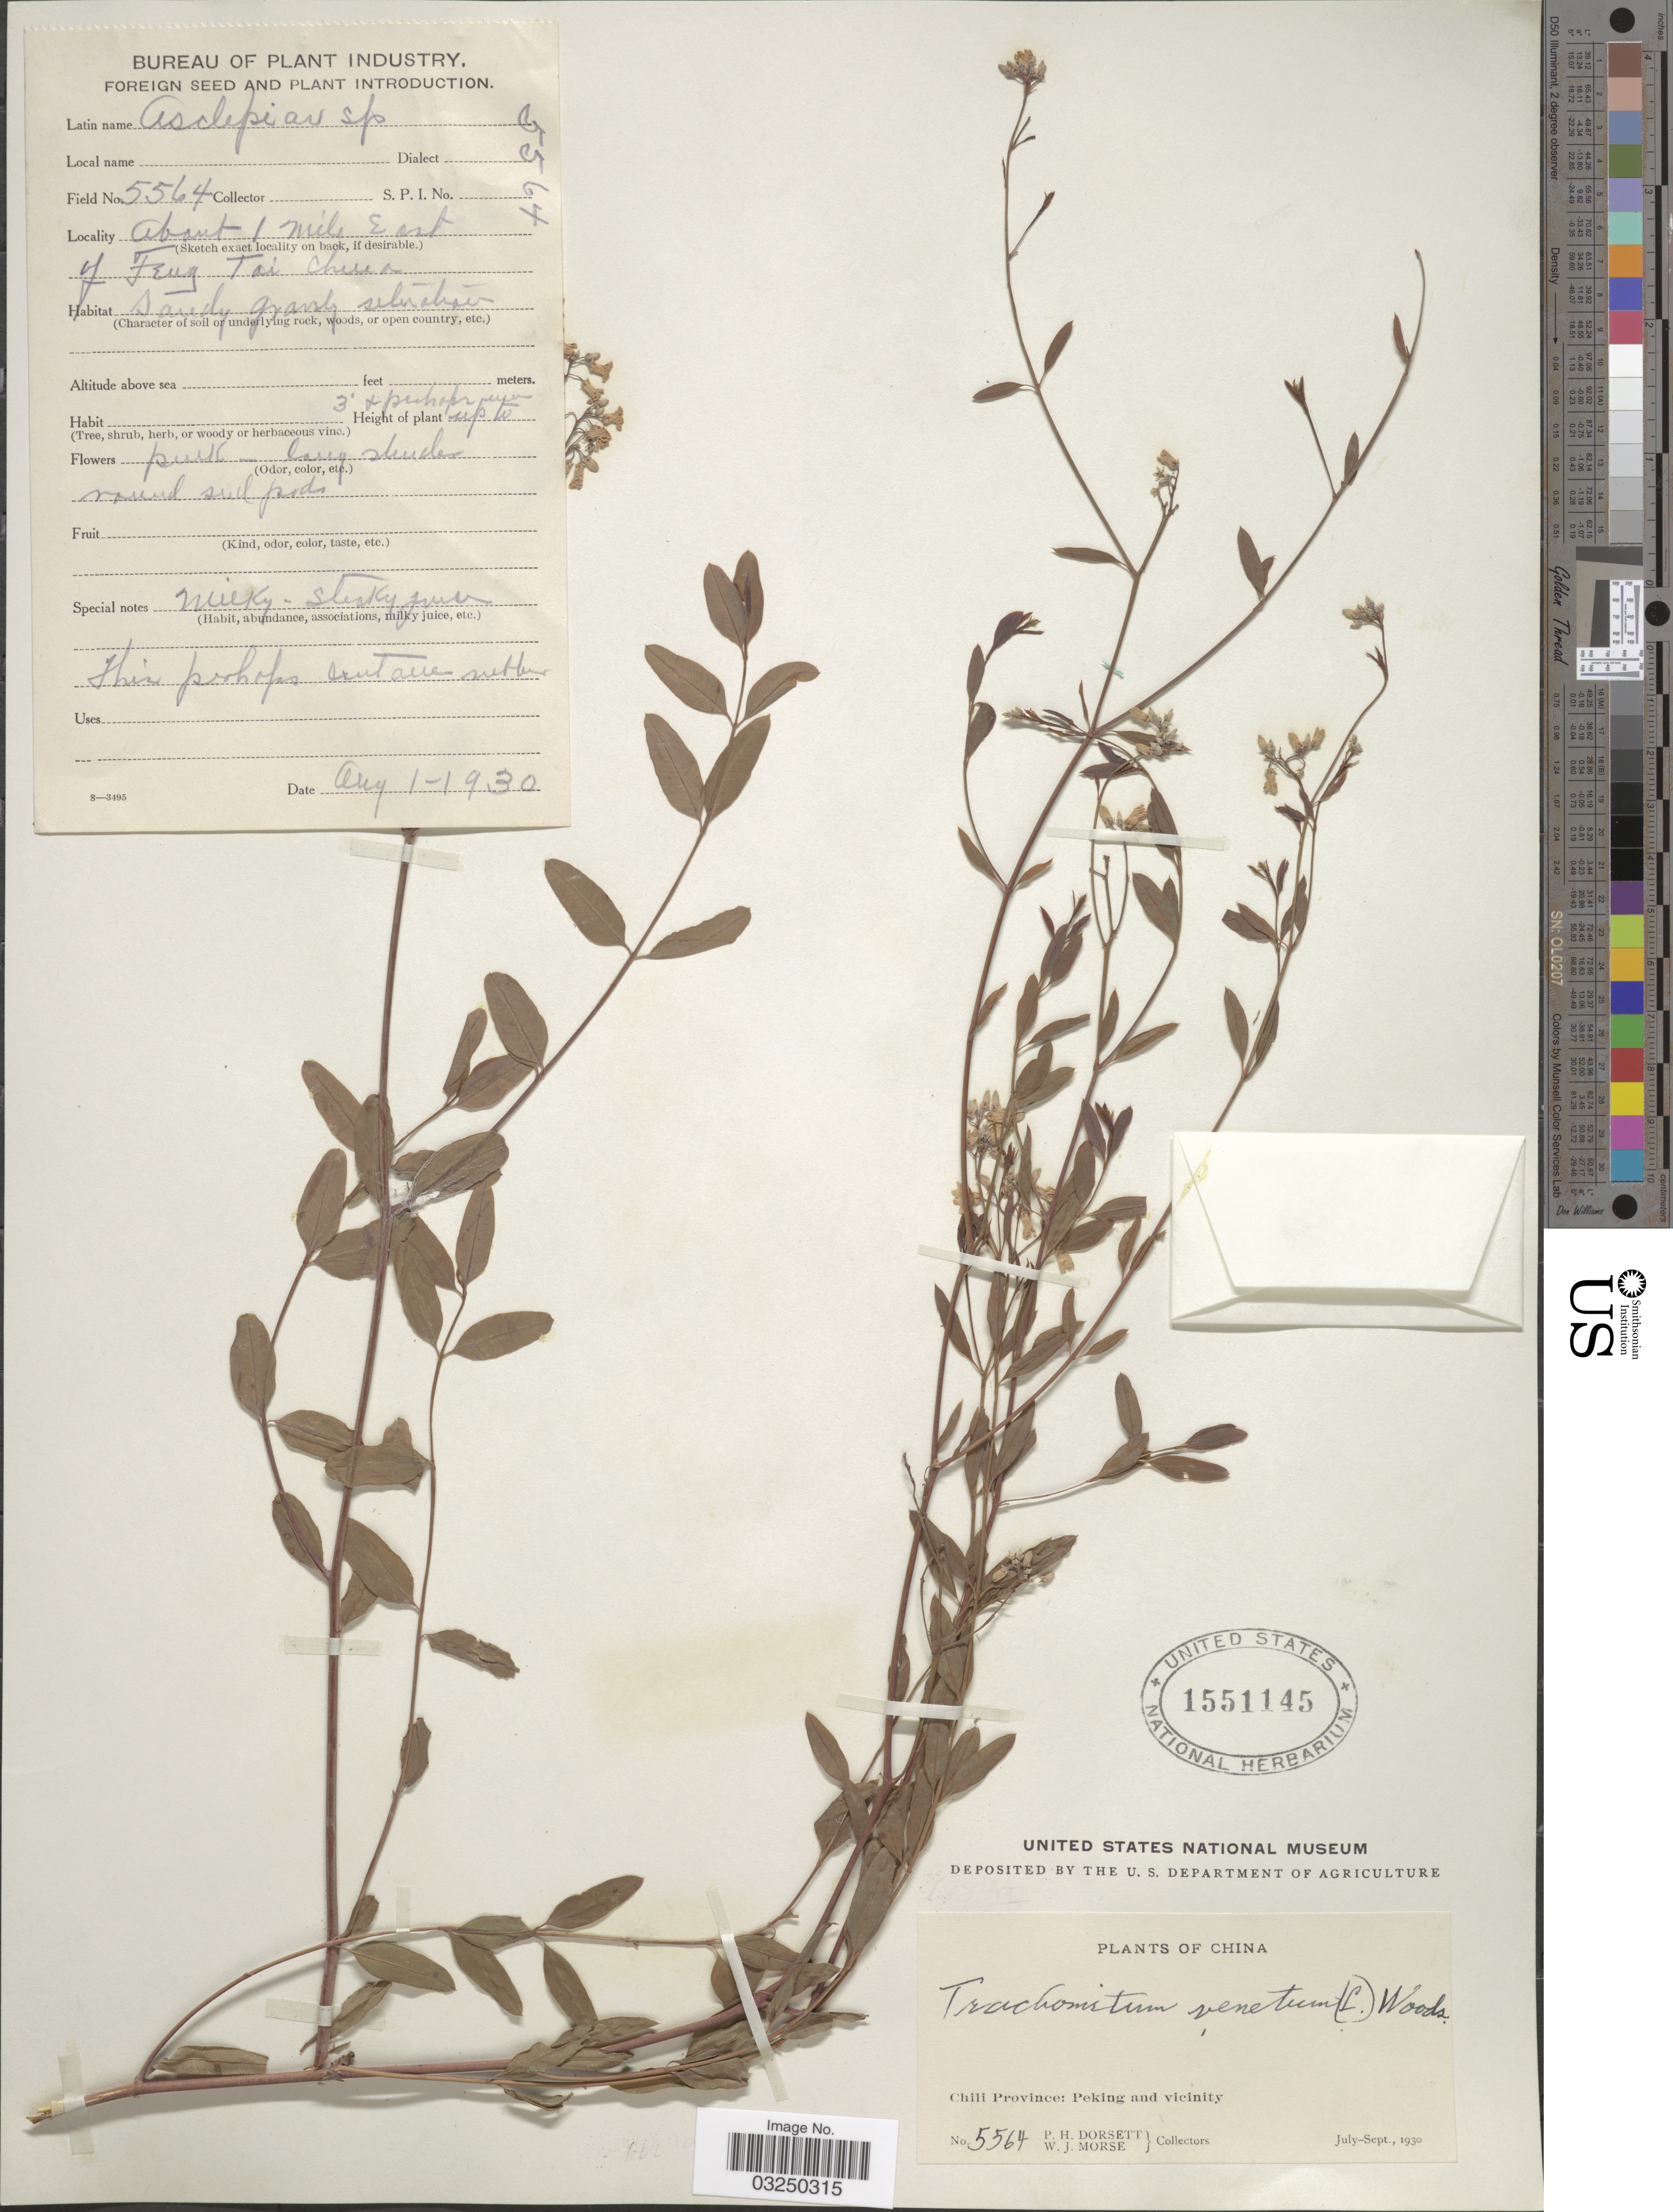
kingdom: Plantae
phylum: Tracheophyta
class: Magnoliopsida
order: Gentianales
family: Apocynaceae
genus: Apocynum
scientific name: Apocynum venetum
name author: L.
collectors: J. Dorsett & W. J. Morse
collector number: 5564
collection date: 1930-08-01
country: China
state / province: Beijing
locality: Chili Province: Peking and vicinity. About 1 mile East of Feng Tai China [interpreted].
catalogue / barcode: US 1551145